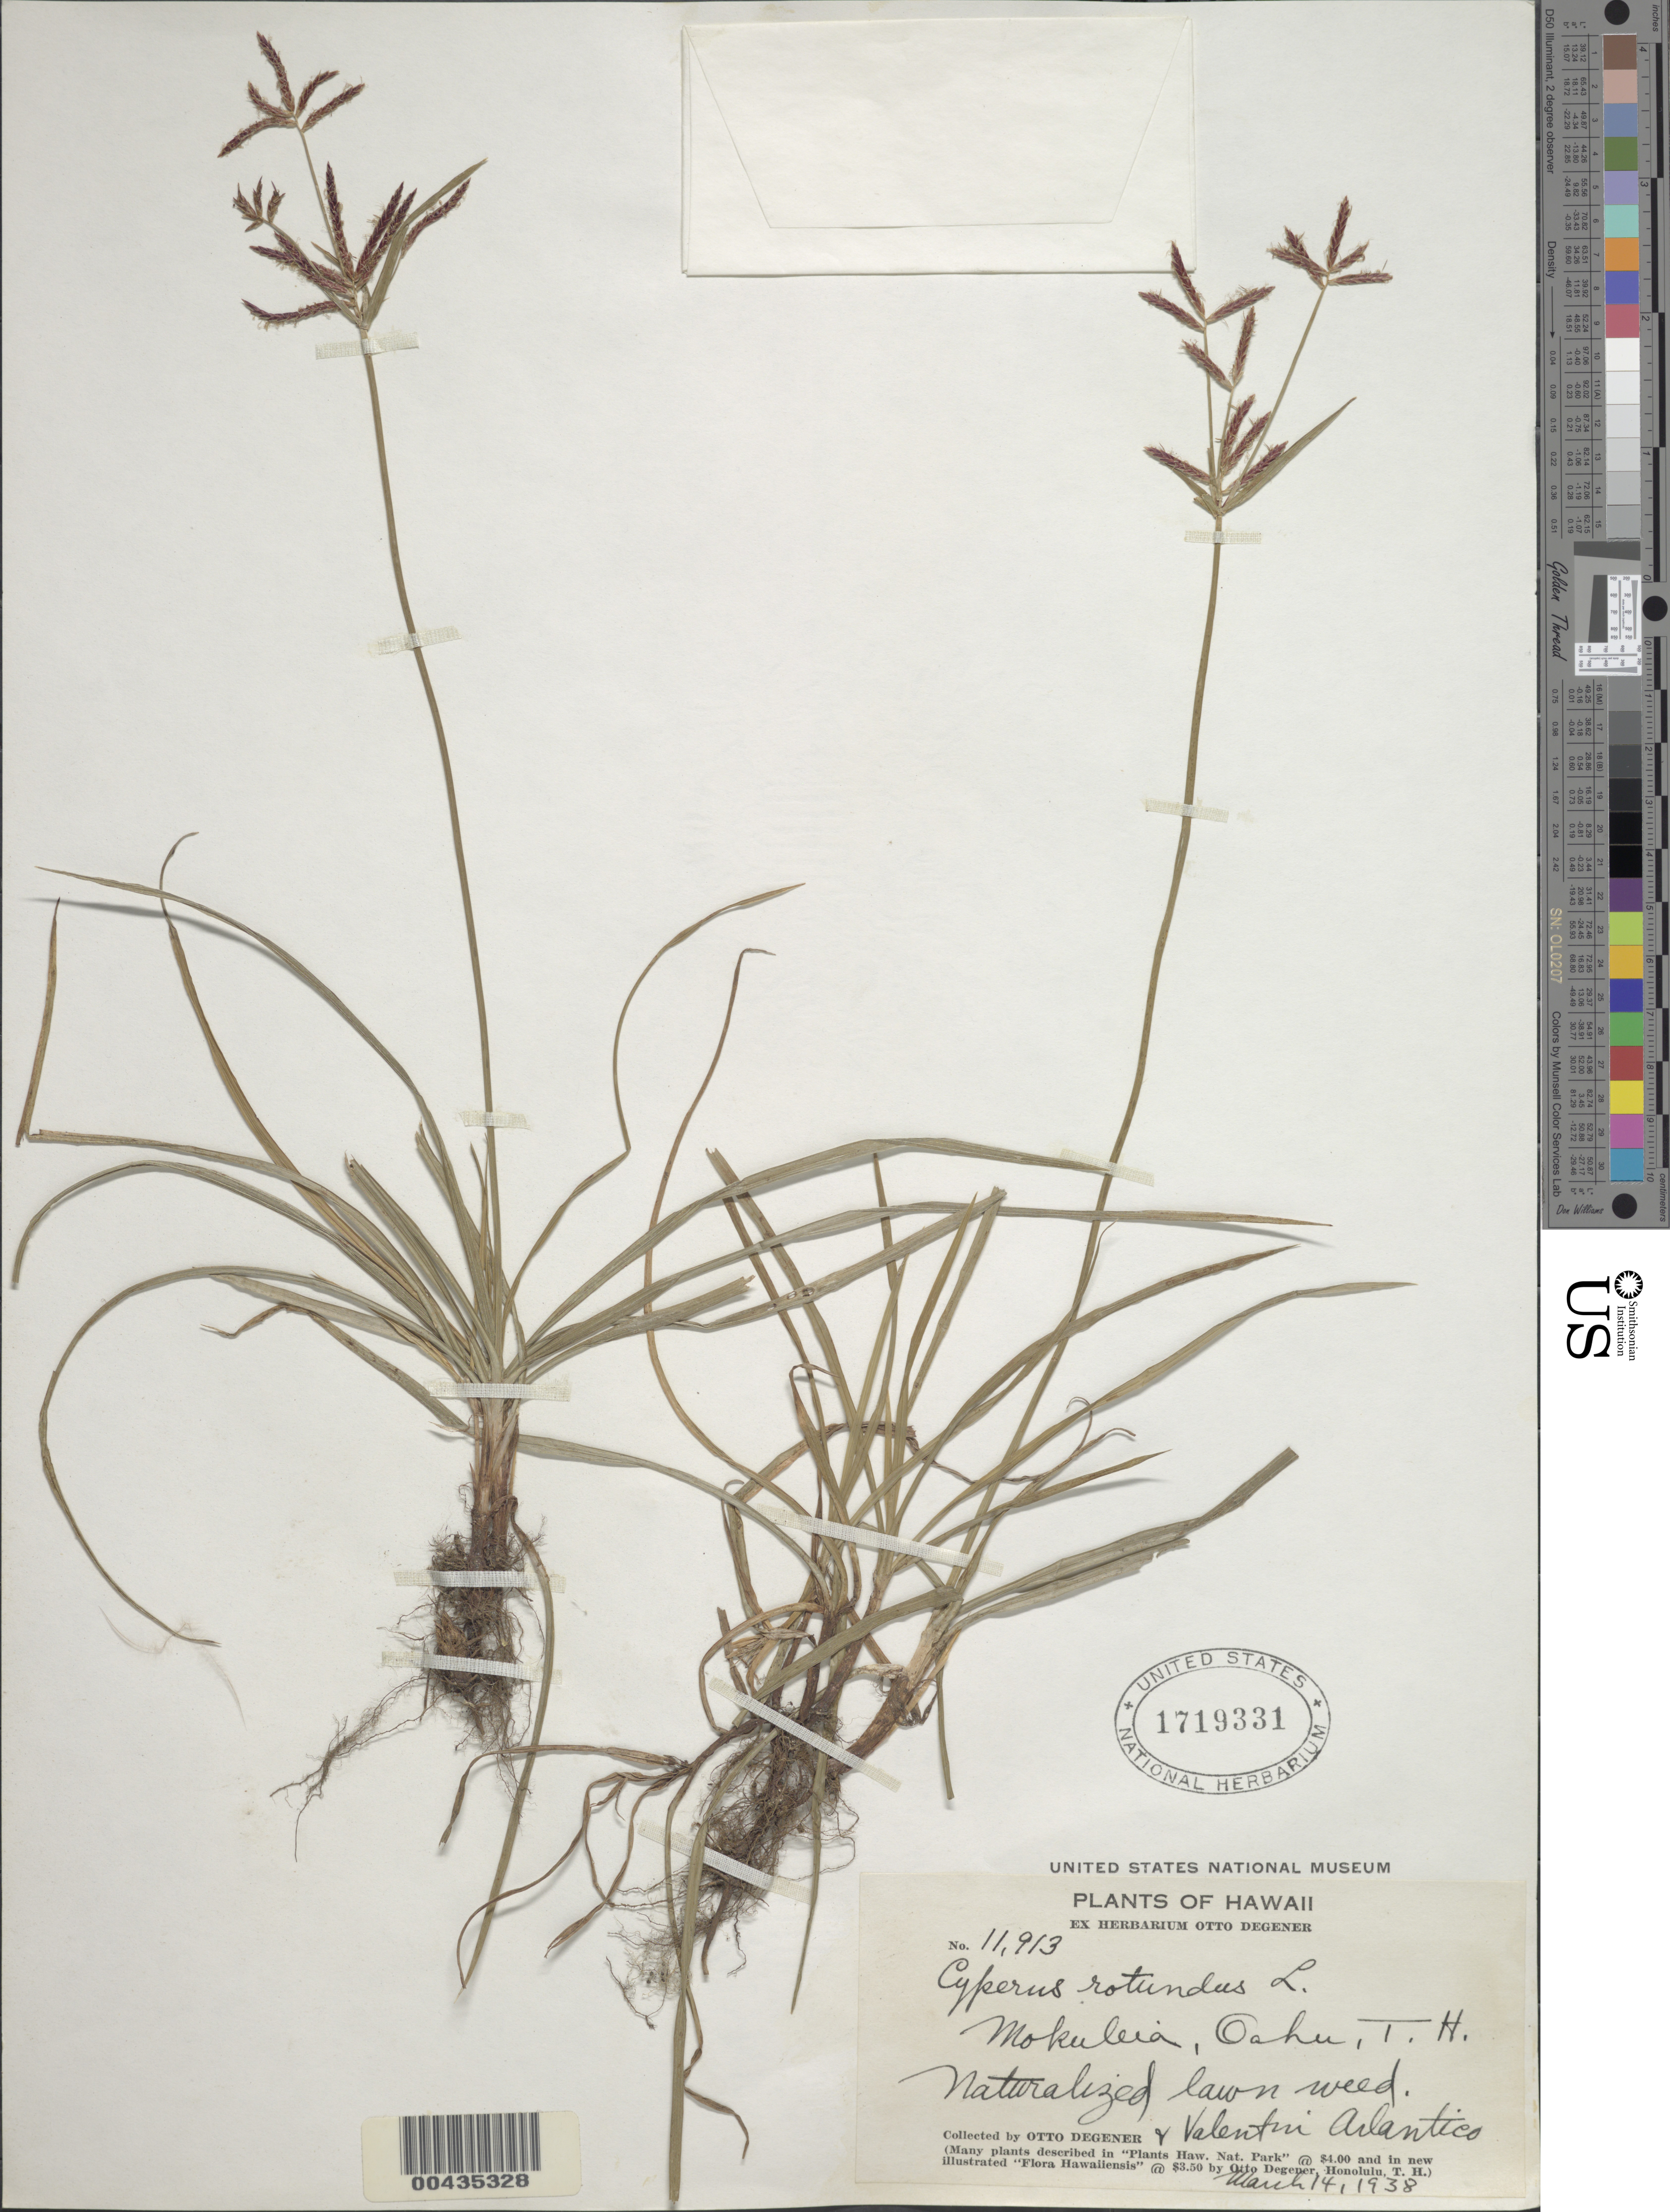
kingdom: Plantae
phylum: Tracheophyta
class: Liliopsida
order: Poales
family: Cyperaceae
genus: Cyperus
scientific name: Cyperus rotundus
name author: L.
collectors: O. Degener & V. Arlantico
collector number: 11913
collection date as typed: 14 Mar 1938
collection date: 1938-03-14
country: United States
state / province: Hawaii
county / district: Honolulu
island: Oahu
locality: Mokuleia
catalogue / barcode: US 1719331